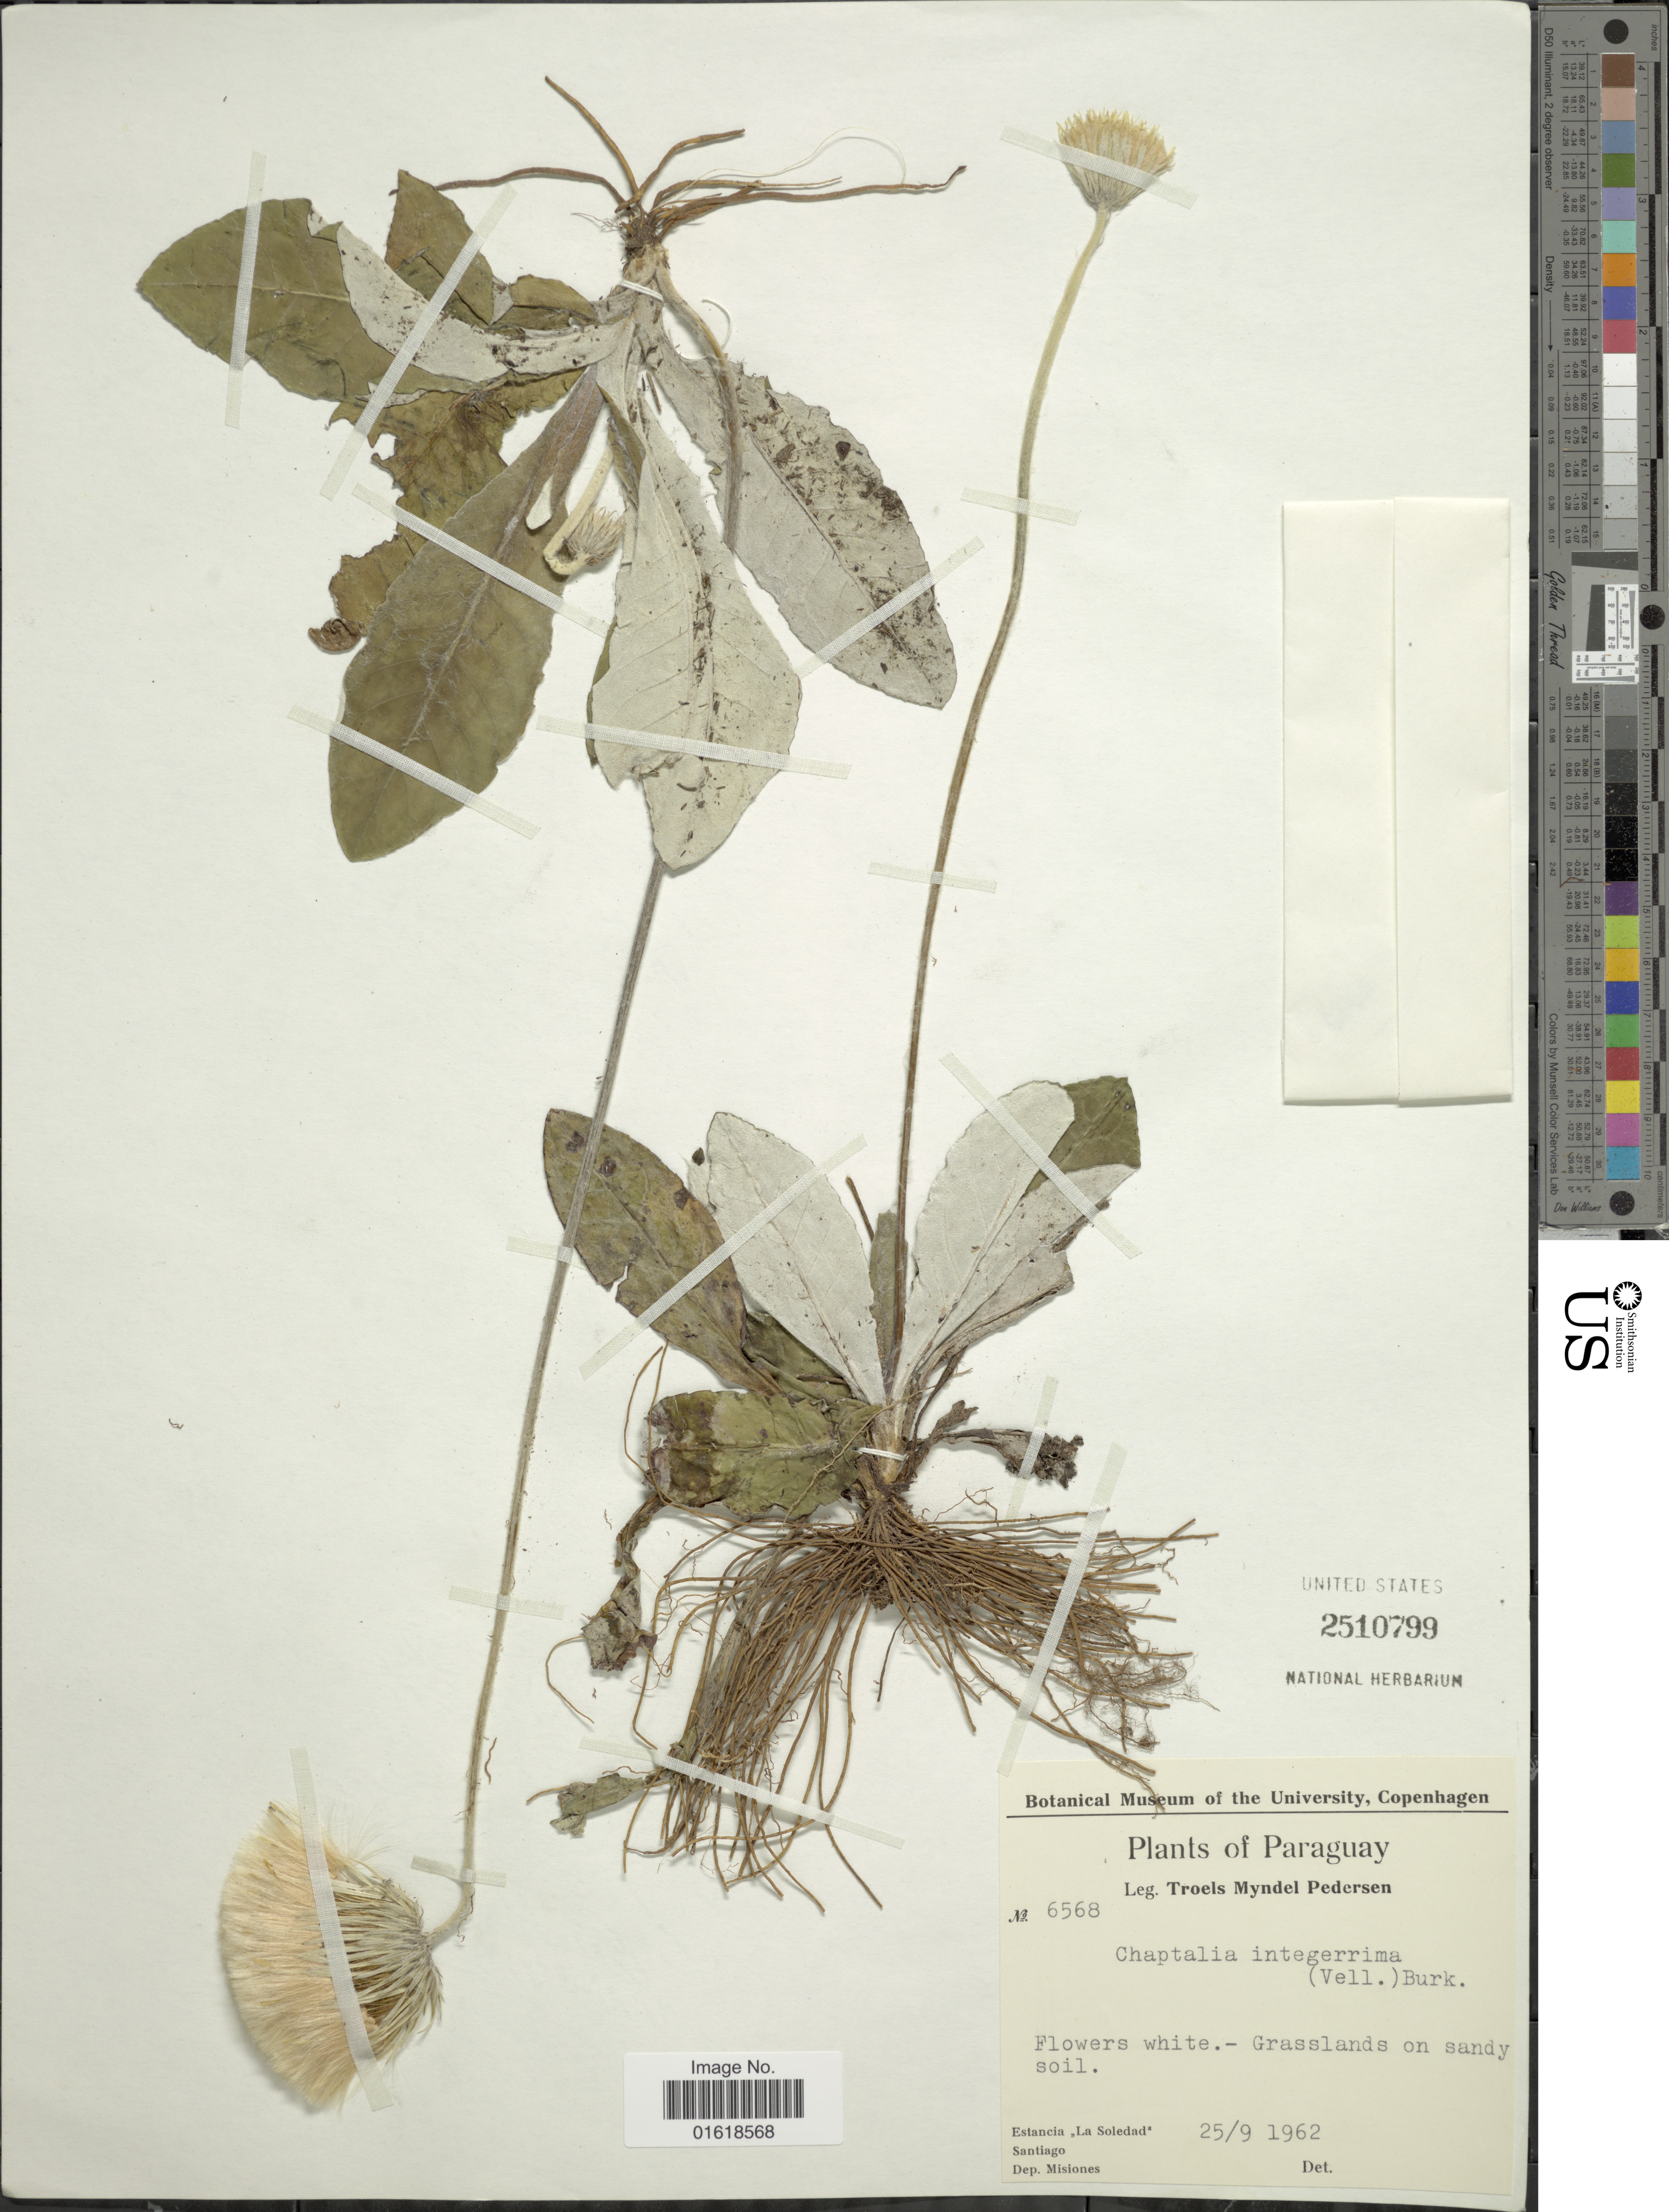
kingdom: Plantae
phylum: Tracheophyta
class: Magnoliopsida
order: Asterales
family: Asteraceae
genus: Chaptalia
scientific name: Chaptalia integerrima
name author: (Vell.) Burkart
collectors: T. Pederson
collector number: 6568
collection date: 1962-09-25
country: Paraguay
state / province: Misiones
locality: Estancia La Soledad. Santiago. Dep. Misiones.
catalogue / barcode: US 2510799